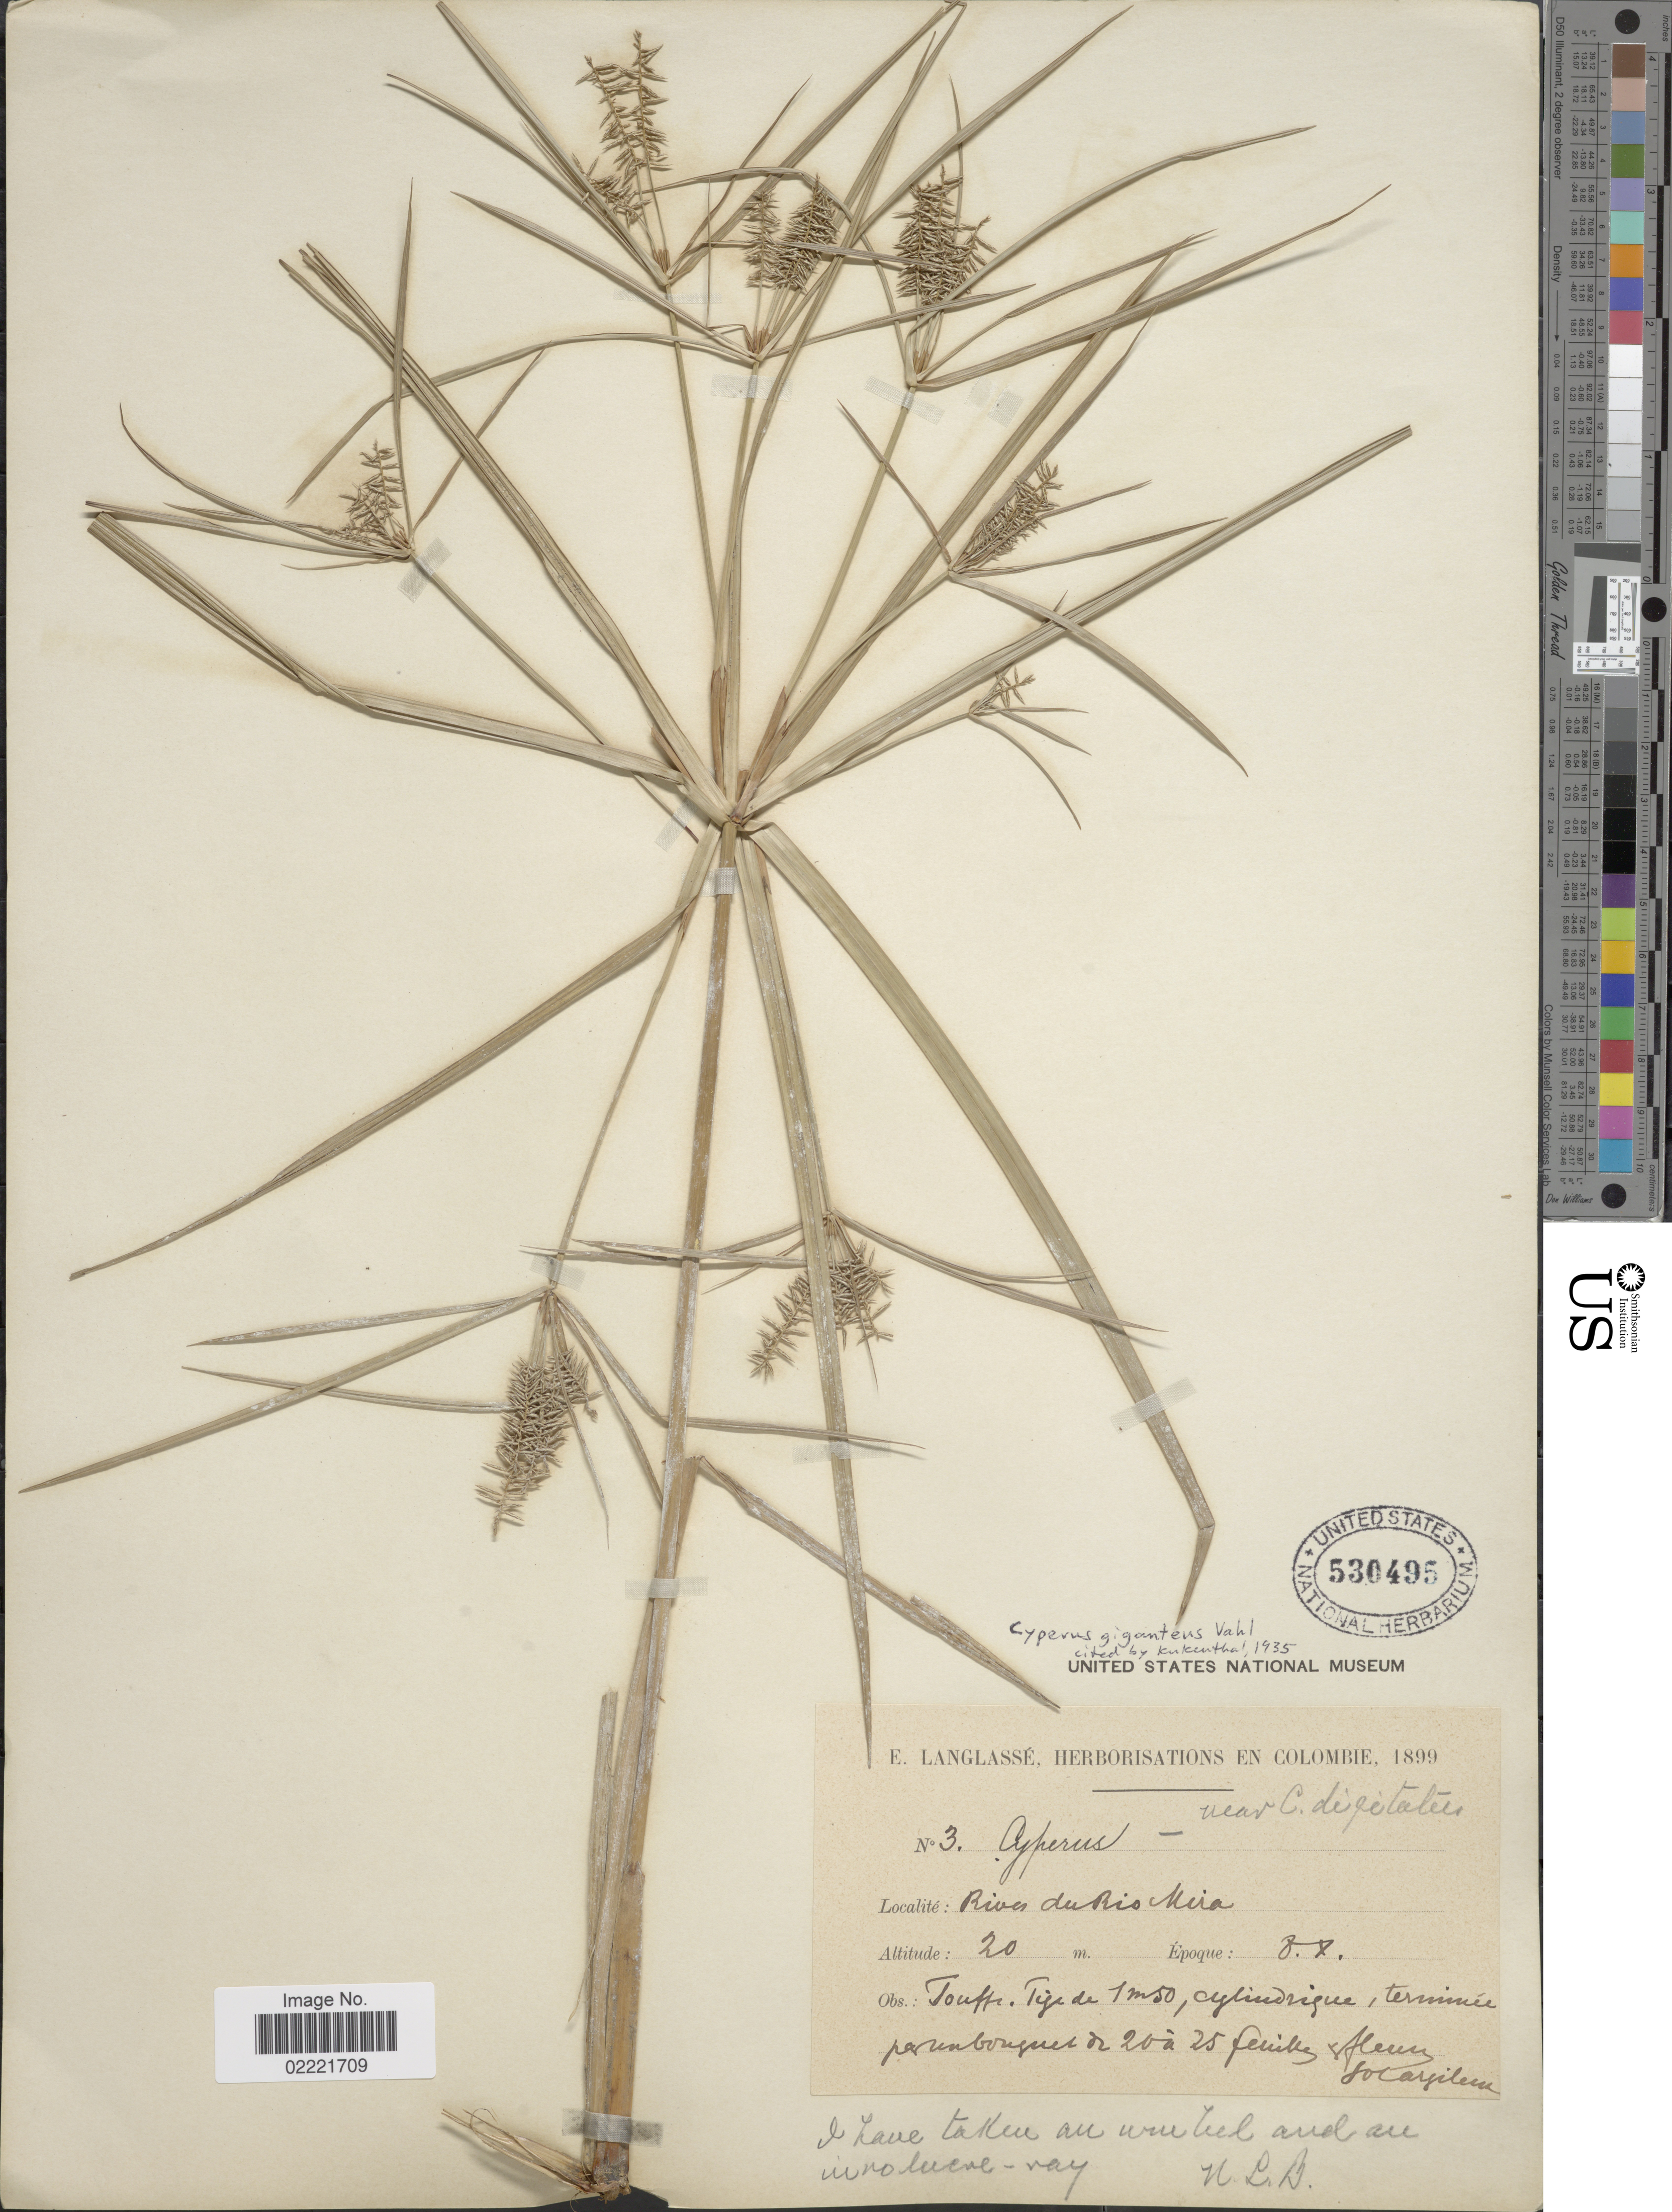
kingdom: Plantae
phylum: Tracheophyta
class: Liliopsida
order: Poales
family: Cyperaceae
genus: Cyperus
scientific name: Cyperus giganteus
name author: Vahl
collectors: E. Langlassé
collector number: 3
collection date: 1899-10-08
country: Colombia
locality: River du Rio Mira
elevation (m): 20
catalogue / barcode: US 530495